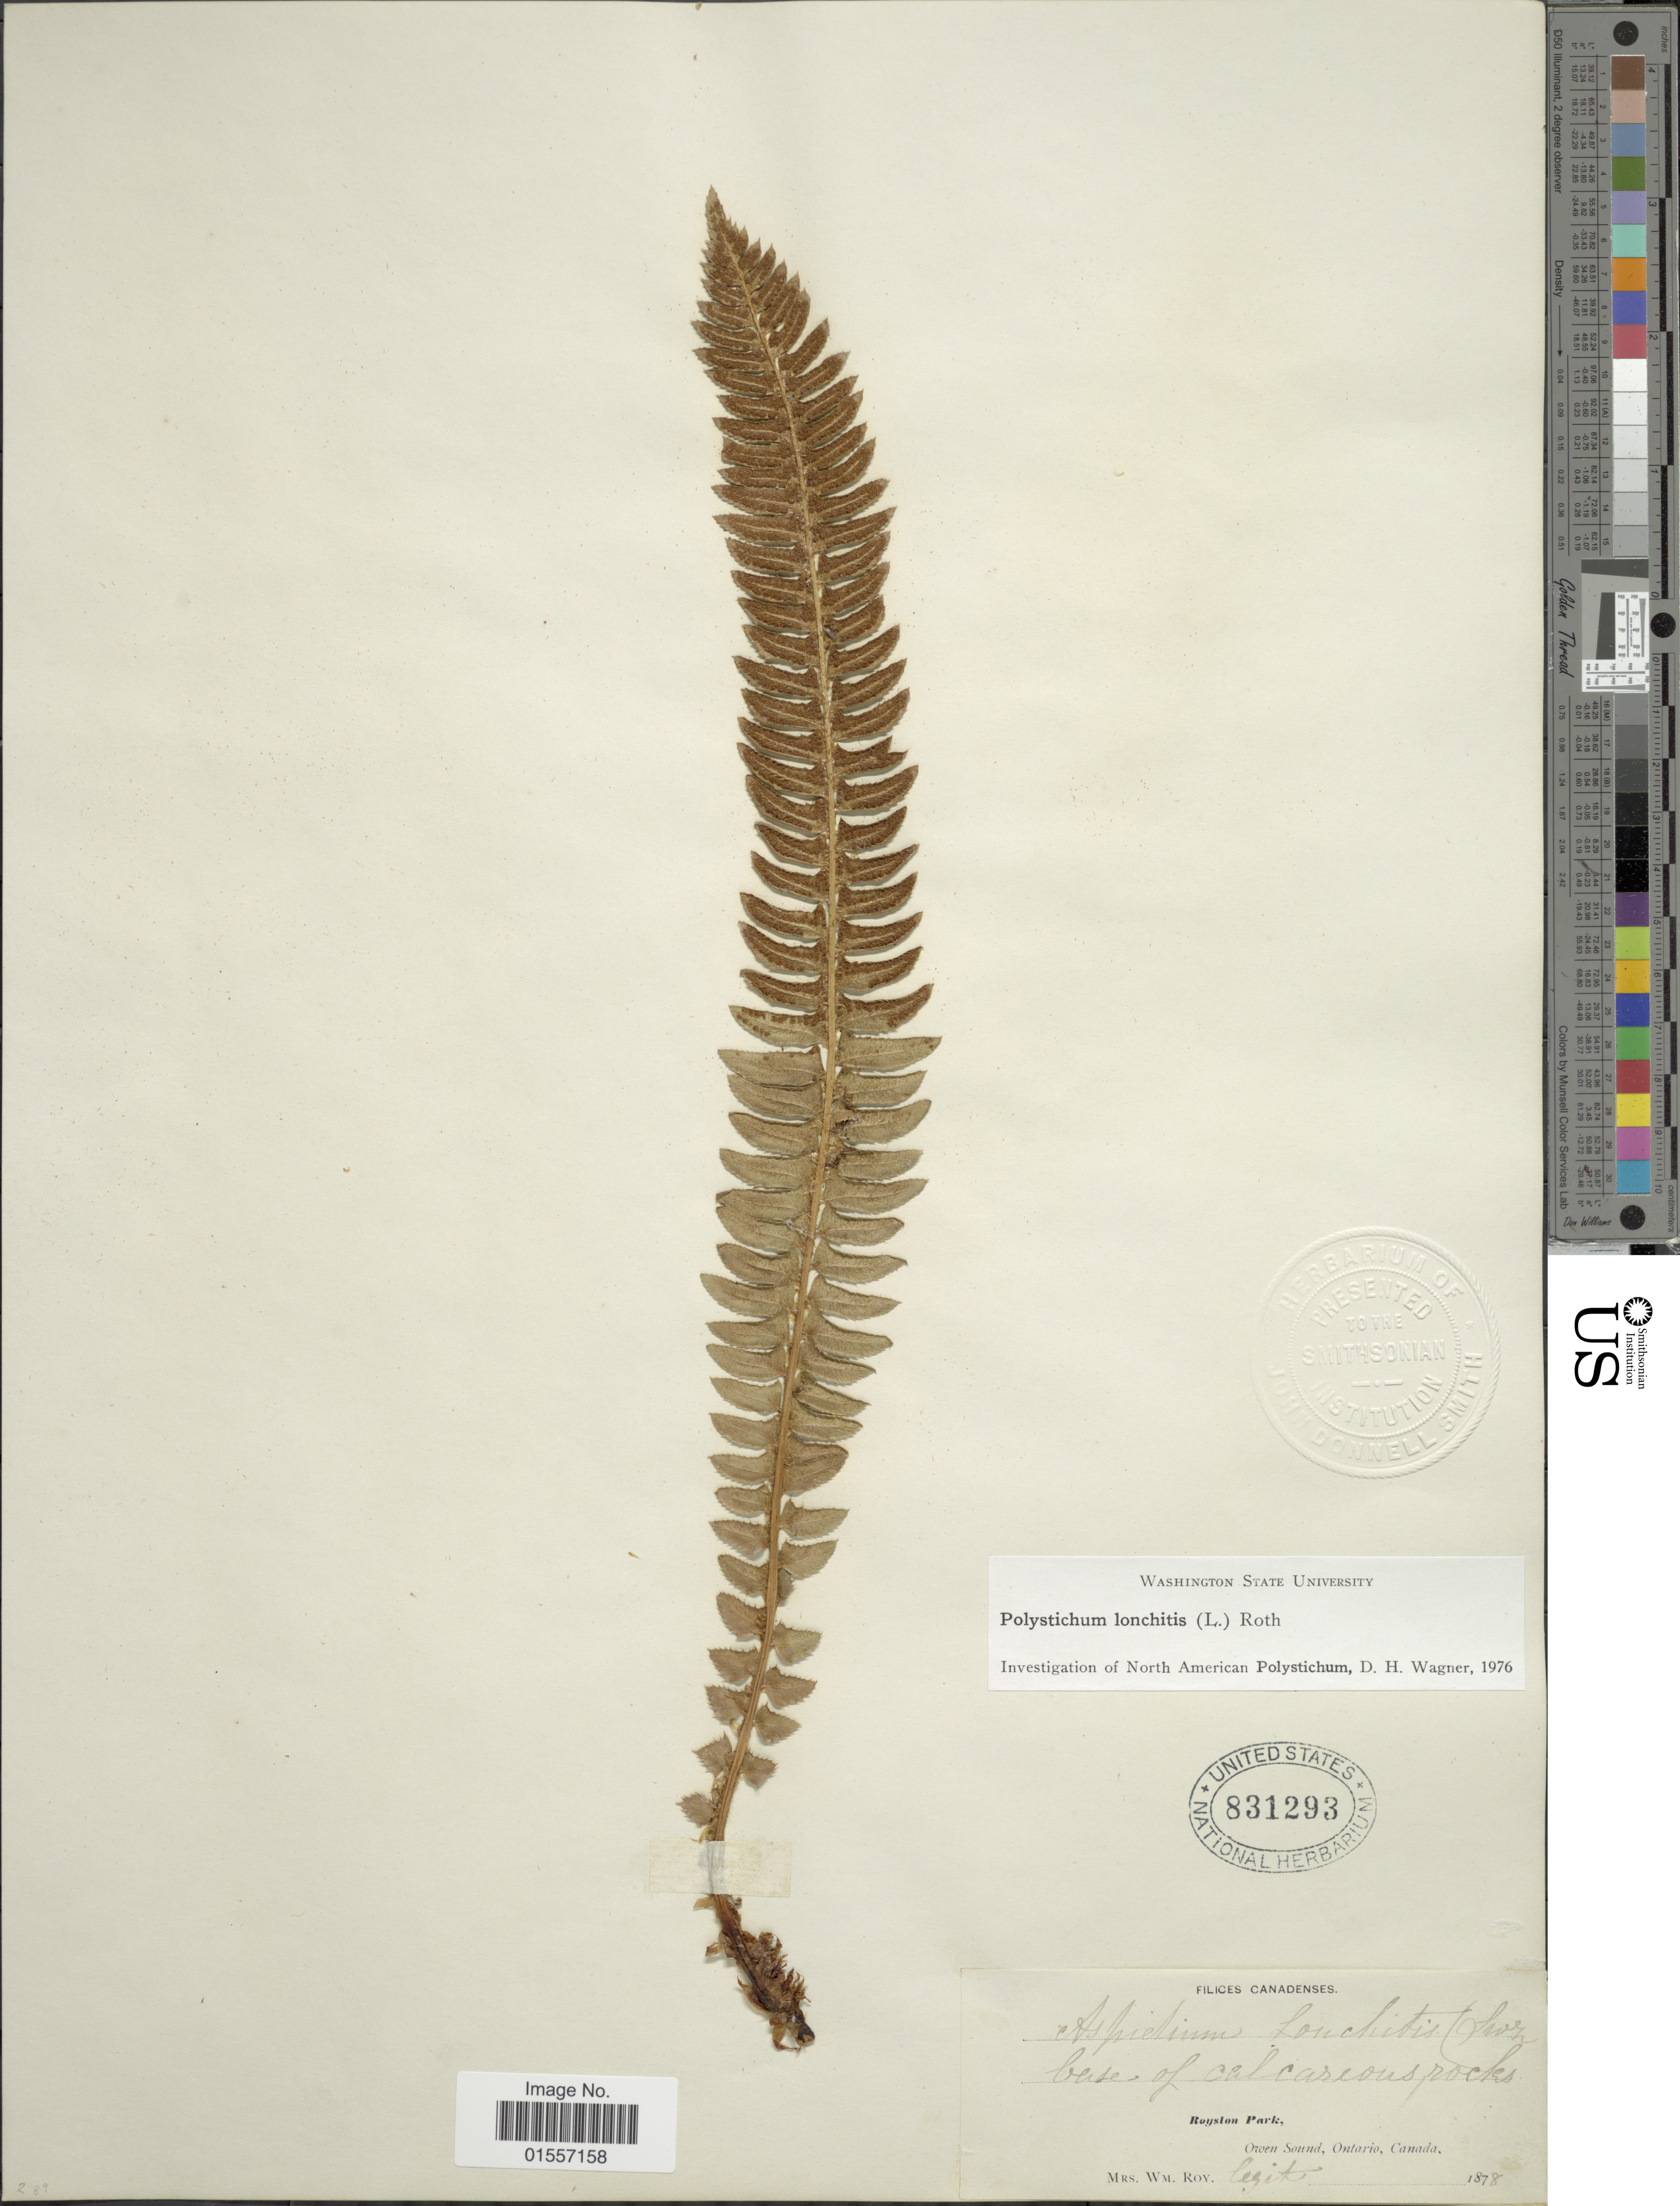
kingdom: Plantae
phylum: Tracheophyta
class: Polypodiopsida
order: Polypodiales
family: Dryopteridaceae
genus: Polystichum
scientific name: Polystichum lonchitis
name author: (Roth) L.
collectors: W. Roy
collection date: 1878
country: Canada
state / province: Ontario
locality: Base of Calcareous rocks, Royston Park, Owen Sound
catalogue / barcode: US 831293